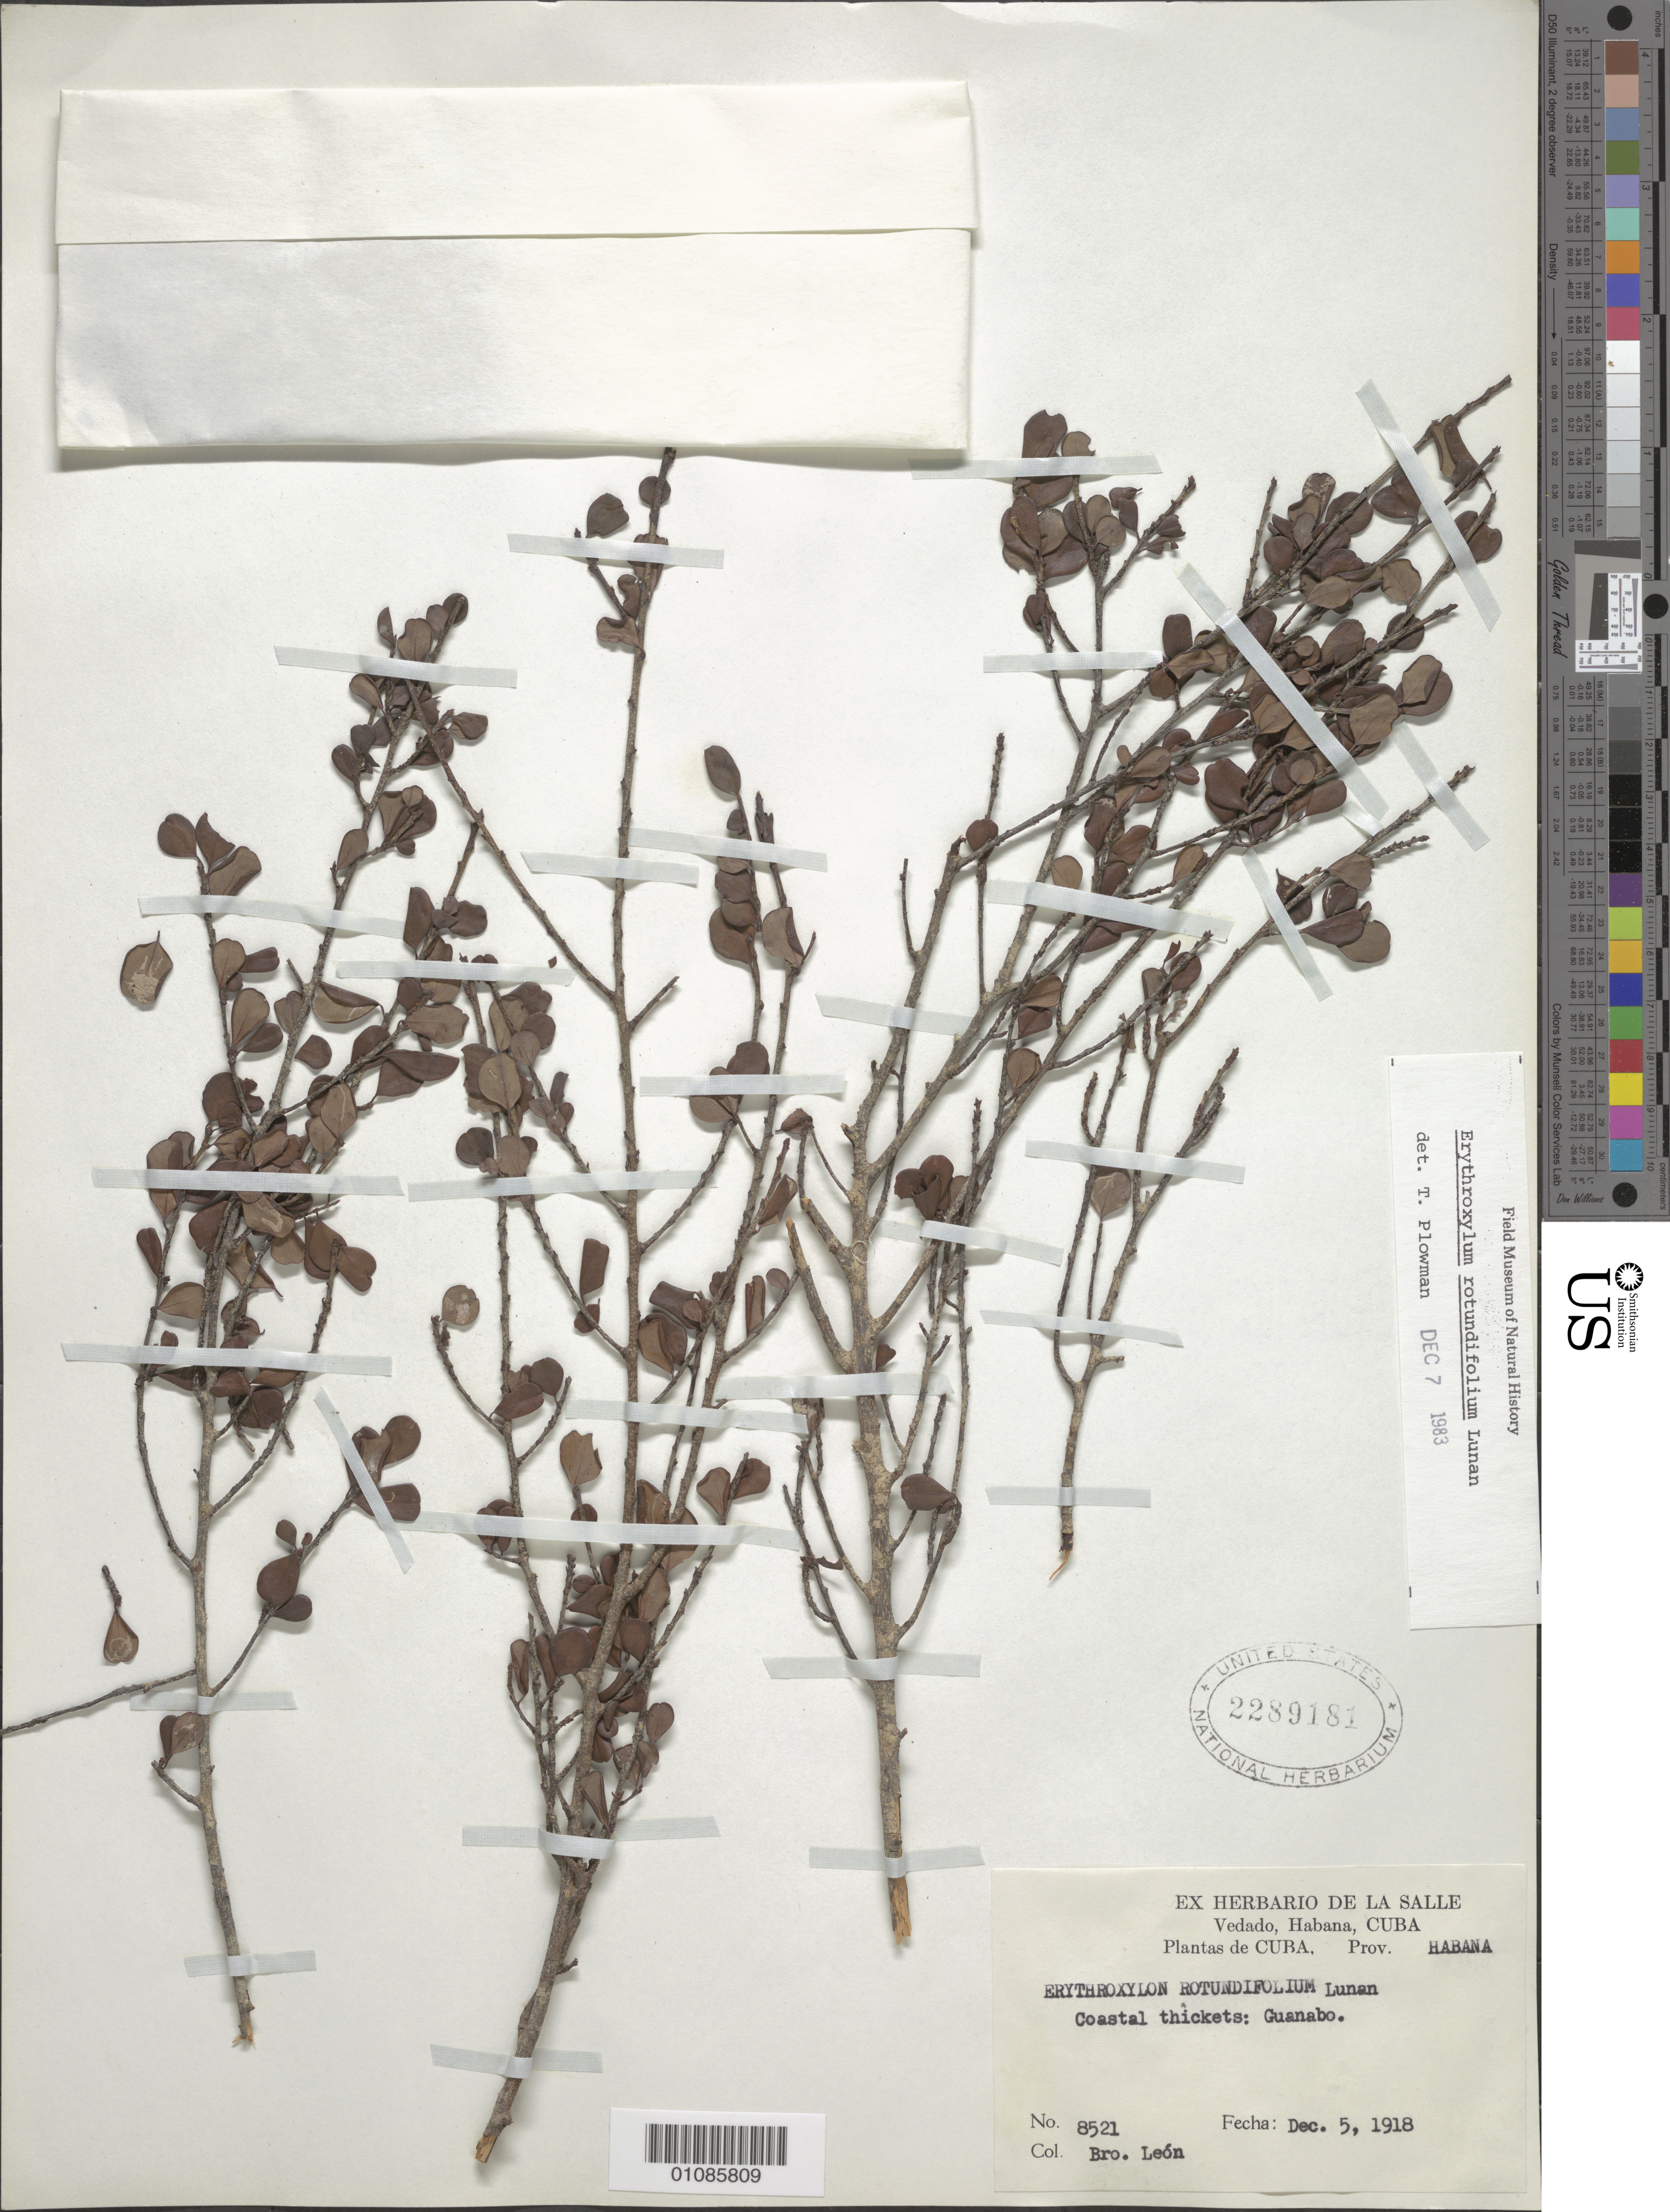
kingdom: Plantae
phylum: Tracheophyta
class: Magnoliopsida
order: Malpighiales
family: Erythroxylaceae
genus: Erythroxylum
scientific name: Erythroxylum rotundifolium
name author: Lunan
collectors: Bro. León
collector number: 8521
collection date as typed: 05 Dec 1918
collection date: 1918-12-05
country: Cuba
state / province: La Habana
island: Cuba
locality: Coastal thickets; Guanabo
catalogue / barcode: US 2289181